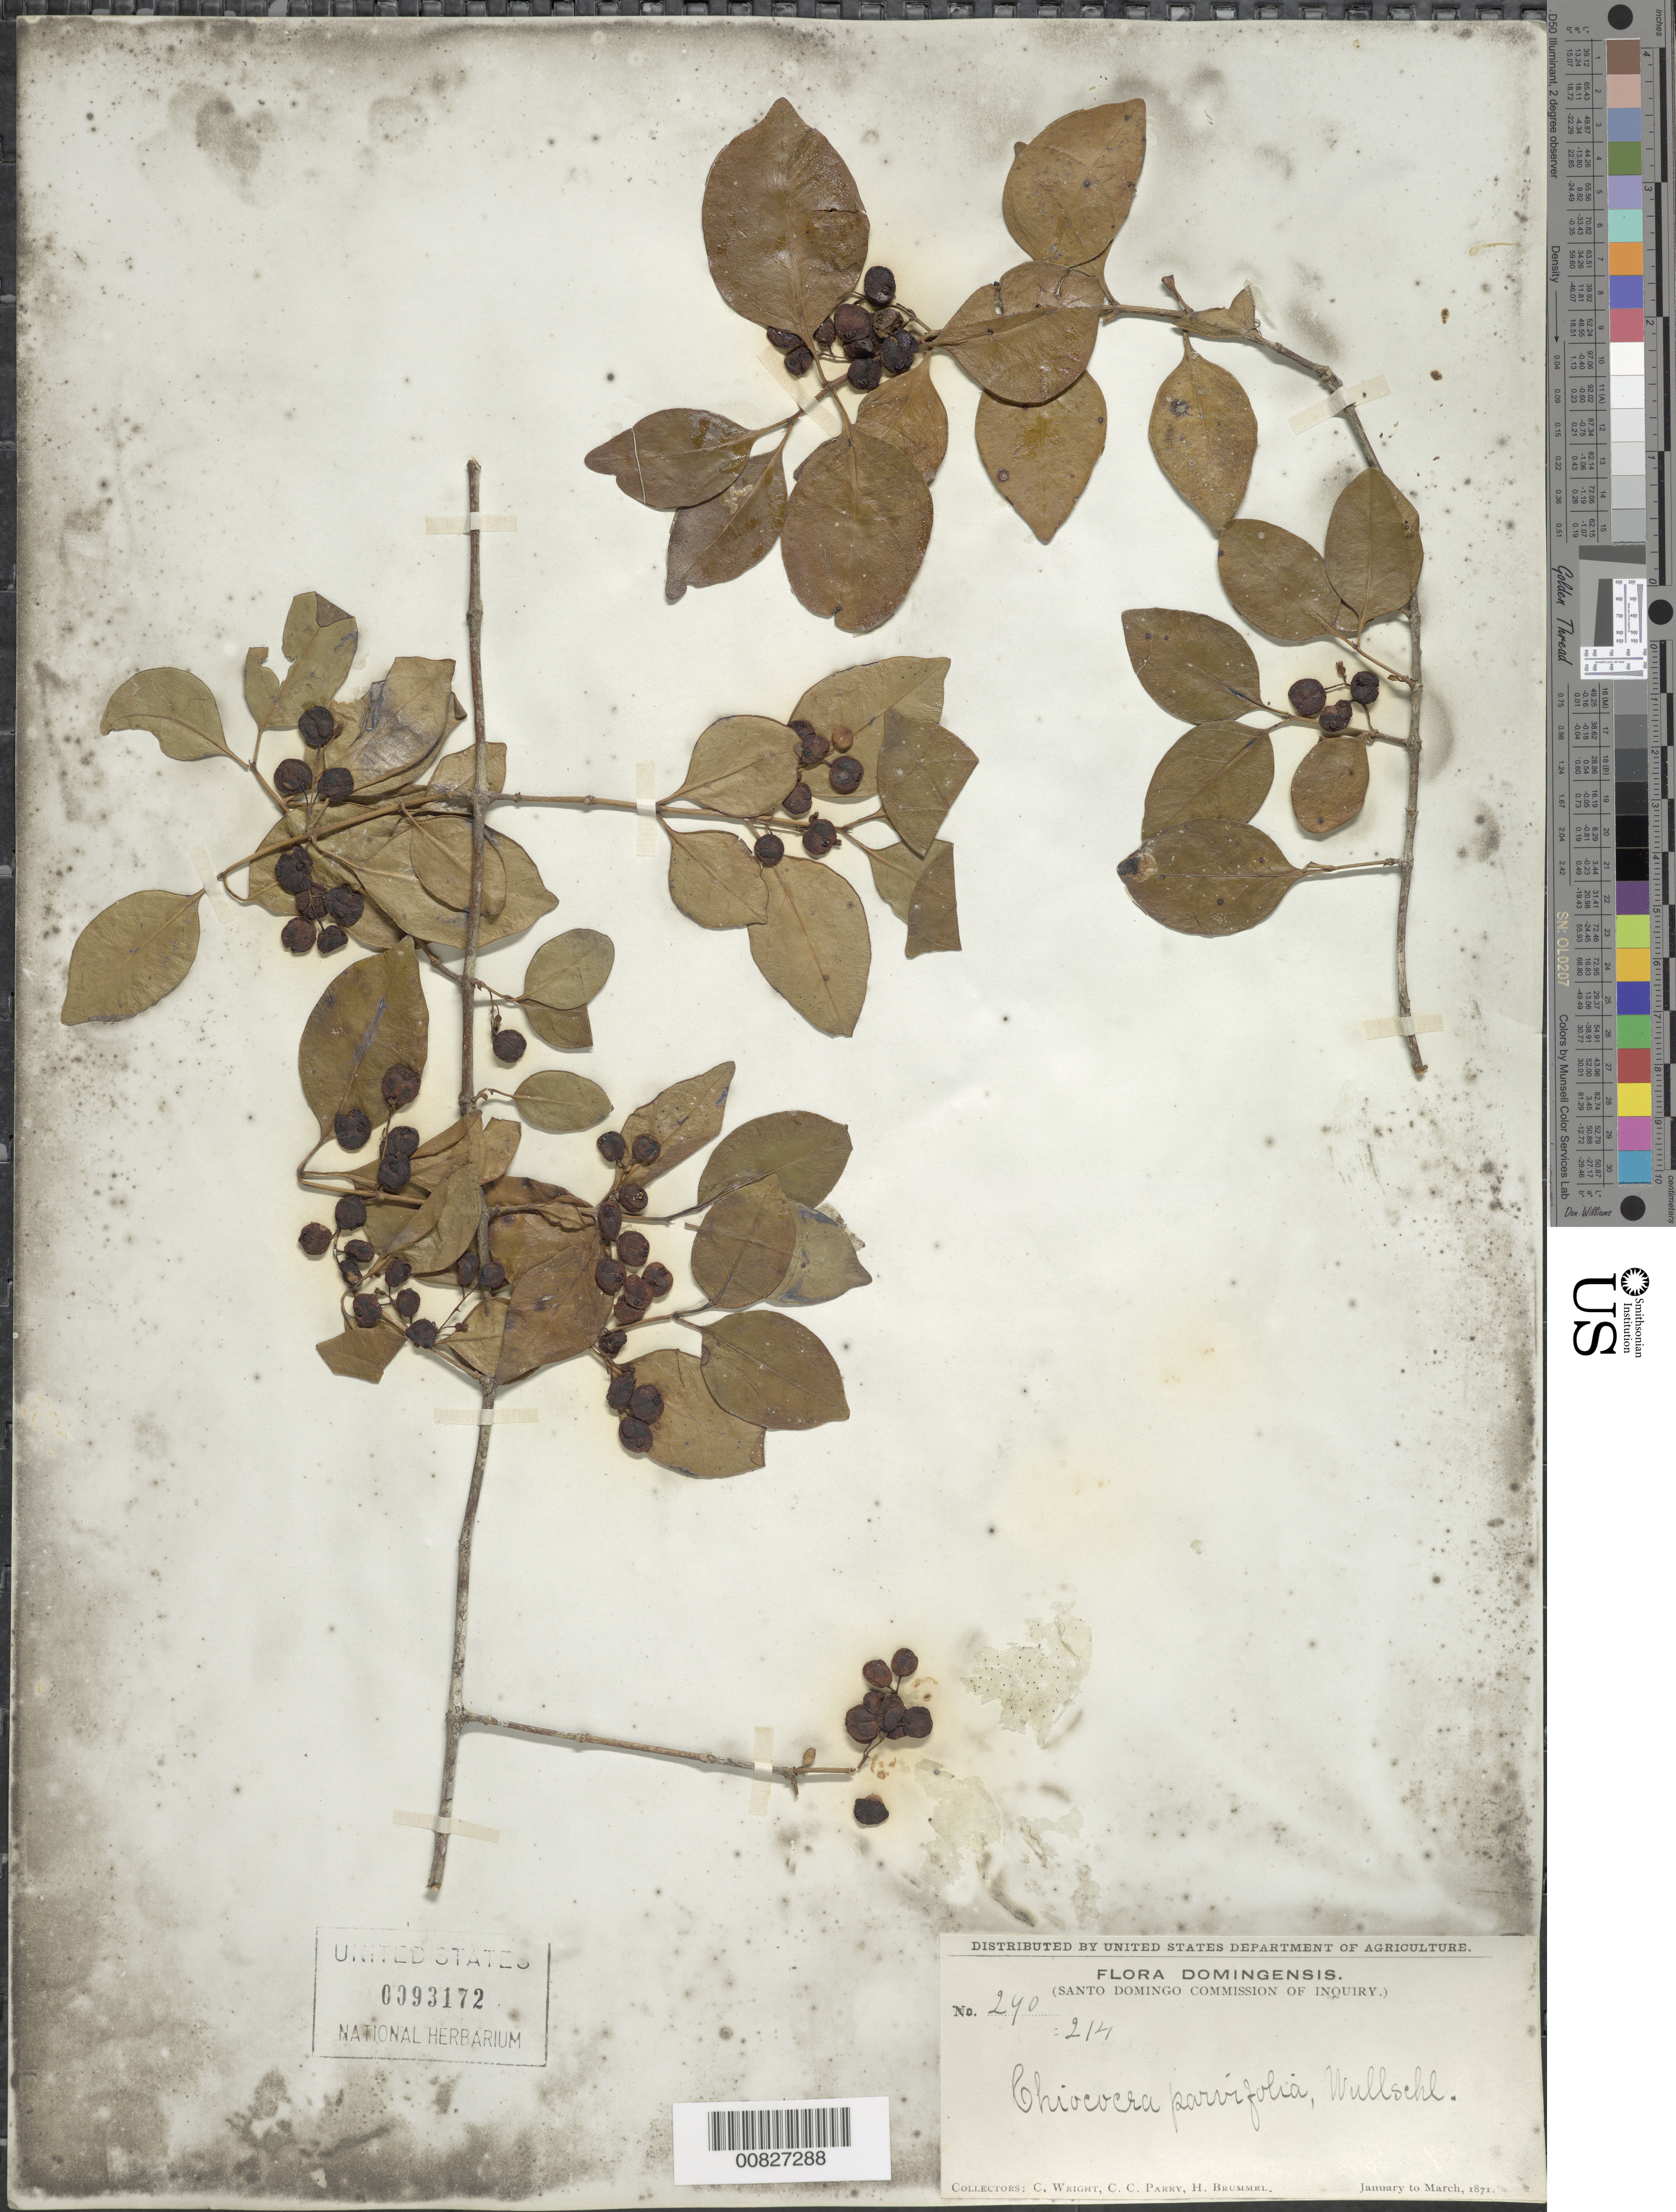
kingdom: Plantae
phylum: Tracheophyta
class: Magnoliopsida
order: Gentianales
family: Rubiaceae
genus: Chiococca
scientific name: Chiococca alba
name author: (L.) Hitchc.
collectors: C. Wright, C. C. Parry & H. Brummel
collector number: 240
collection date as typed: Jan 1871 to -- Mar 1871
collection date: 1871-01/1871-03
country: Dominican Republic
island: Hispaniola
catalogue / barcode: US 93172